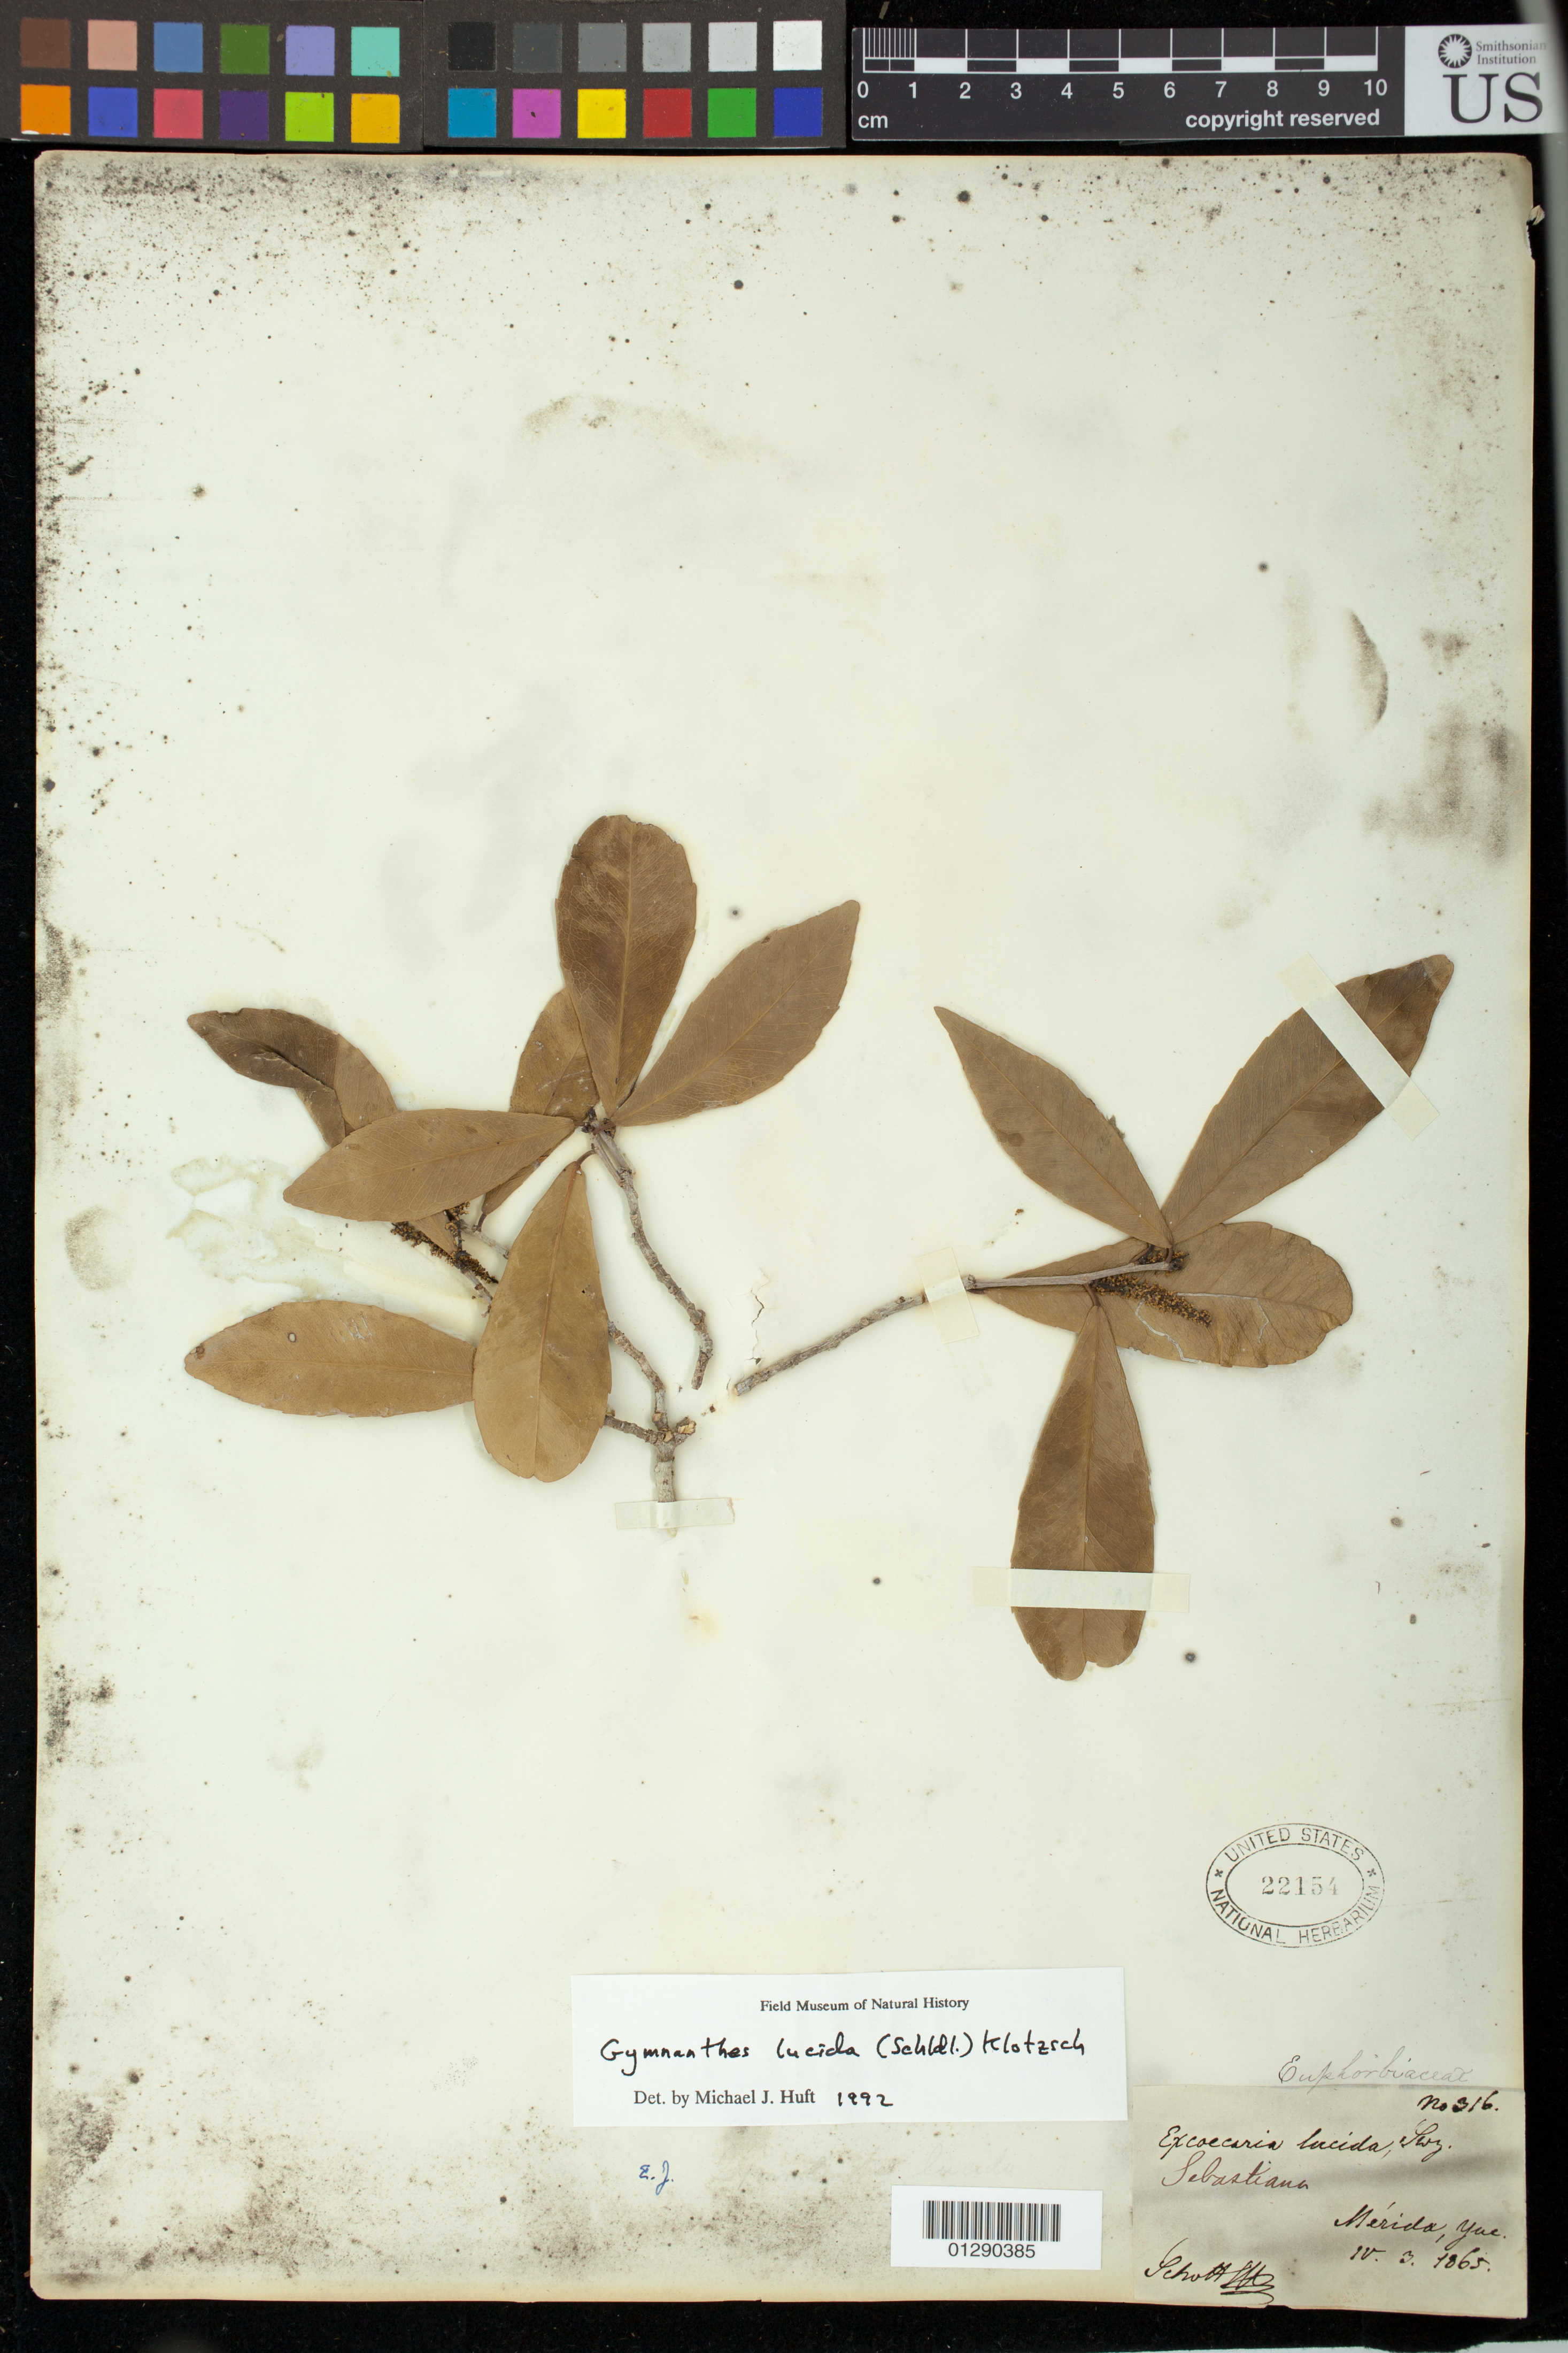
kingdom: Plantae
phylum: Tracheophyta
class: Magnoliopsida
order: Malpighiales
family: Euphorbiaceae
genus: Gymnanthes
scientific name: Gymnanthes lucida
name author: Sw.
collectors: Schott, --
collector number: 316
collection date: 1865-04-03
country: Mexico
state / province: Yucatan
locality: Sebastiana Merida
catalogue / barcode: US 22154